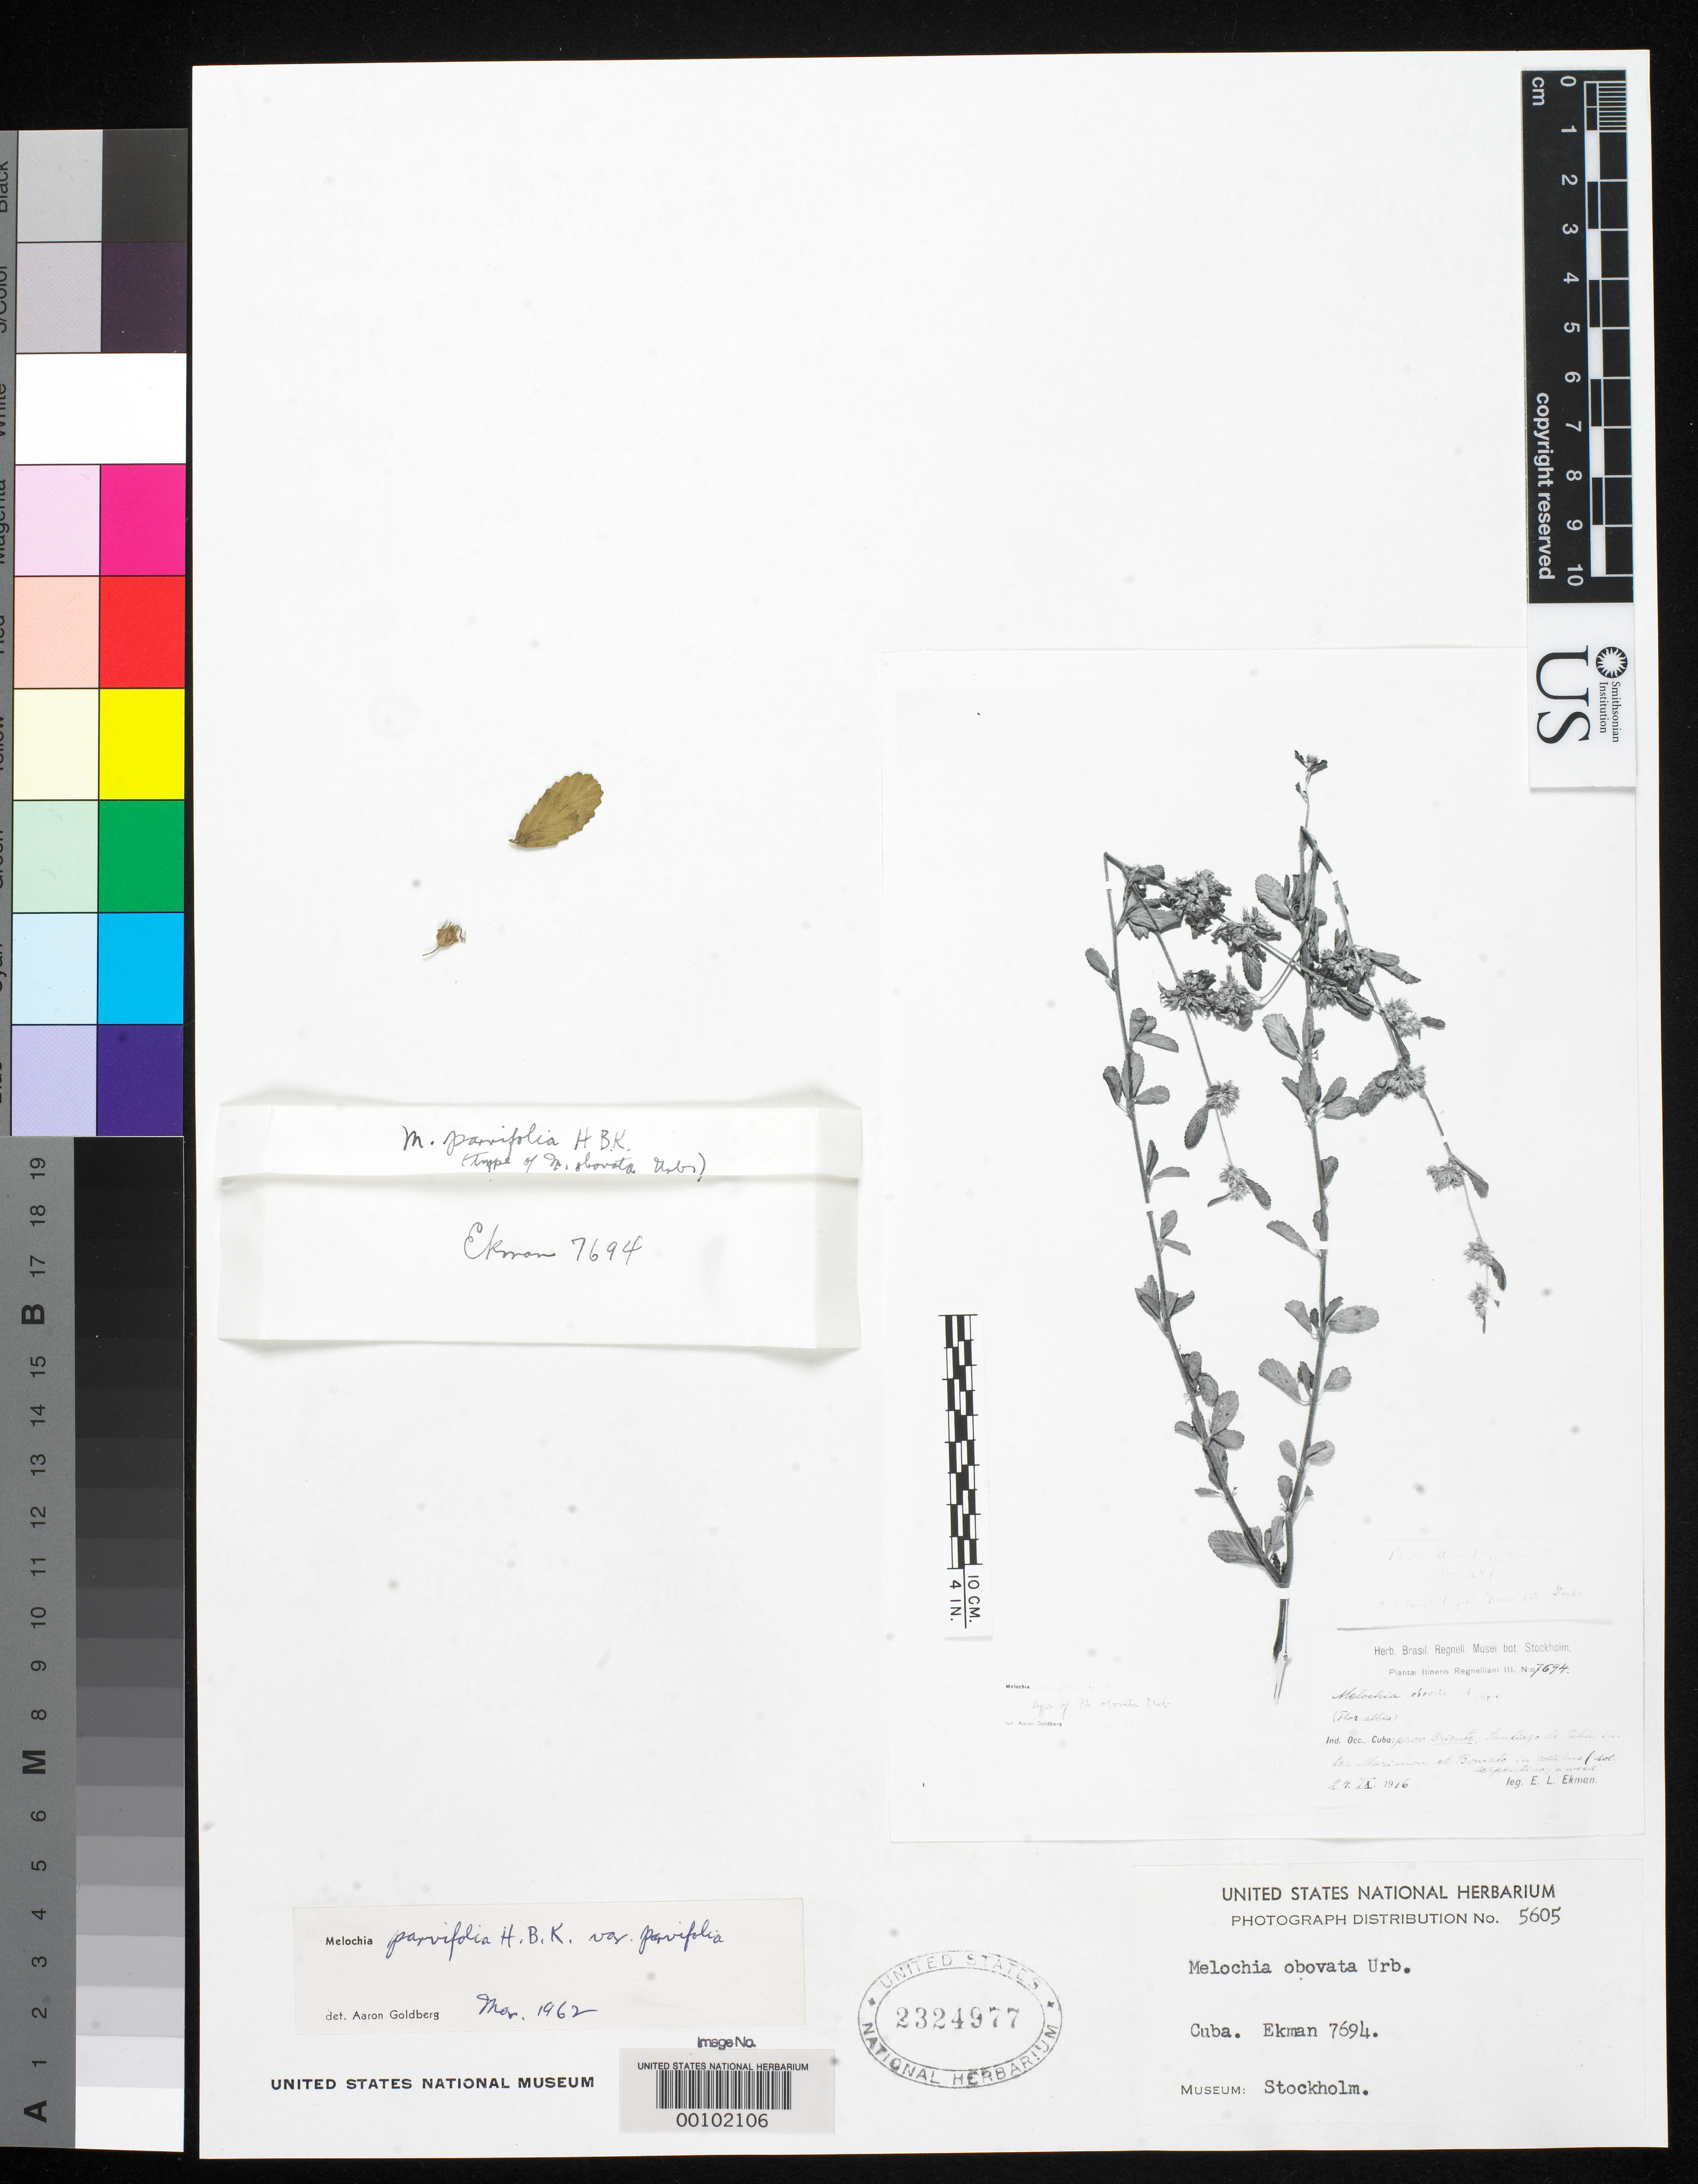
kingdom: Plantae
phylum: Tracheophyta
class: Magnoliopsida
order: Malvales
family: Malvaceae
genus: Melochia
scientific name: Melochia obovata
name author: Urb.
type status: Isotype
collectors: E. L. Ekman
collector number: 7694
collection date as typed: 24 Sep 1916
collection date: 1916-09-24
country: Cuba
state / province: Oriente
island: Greater Antilles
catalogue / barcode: US 2324977